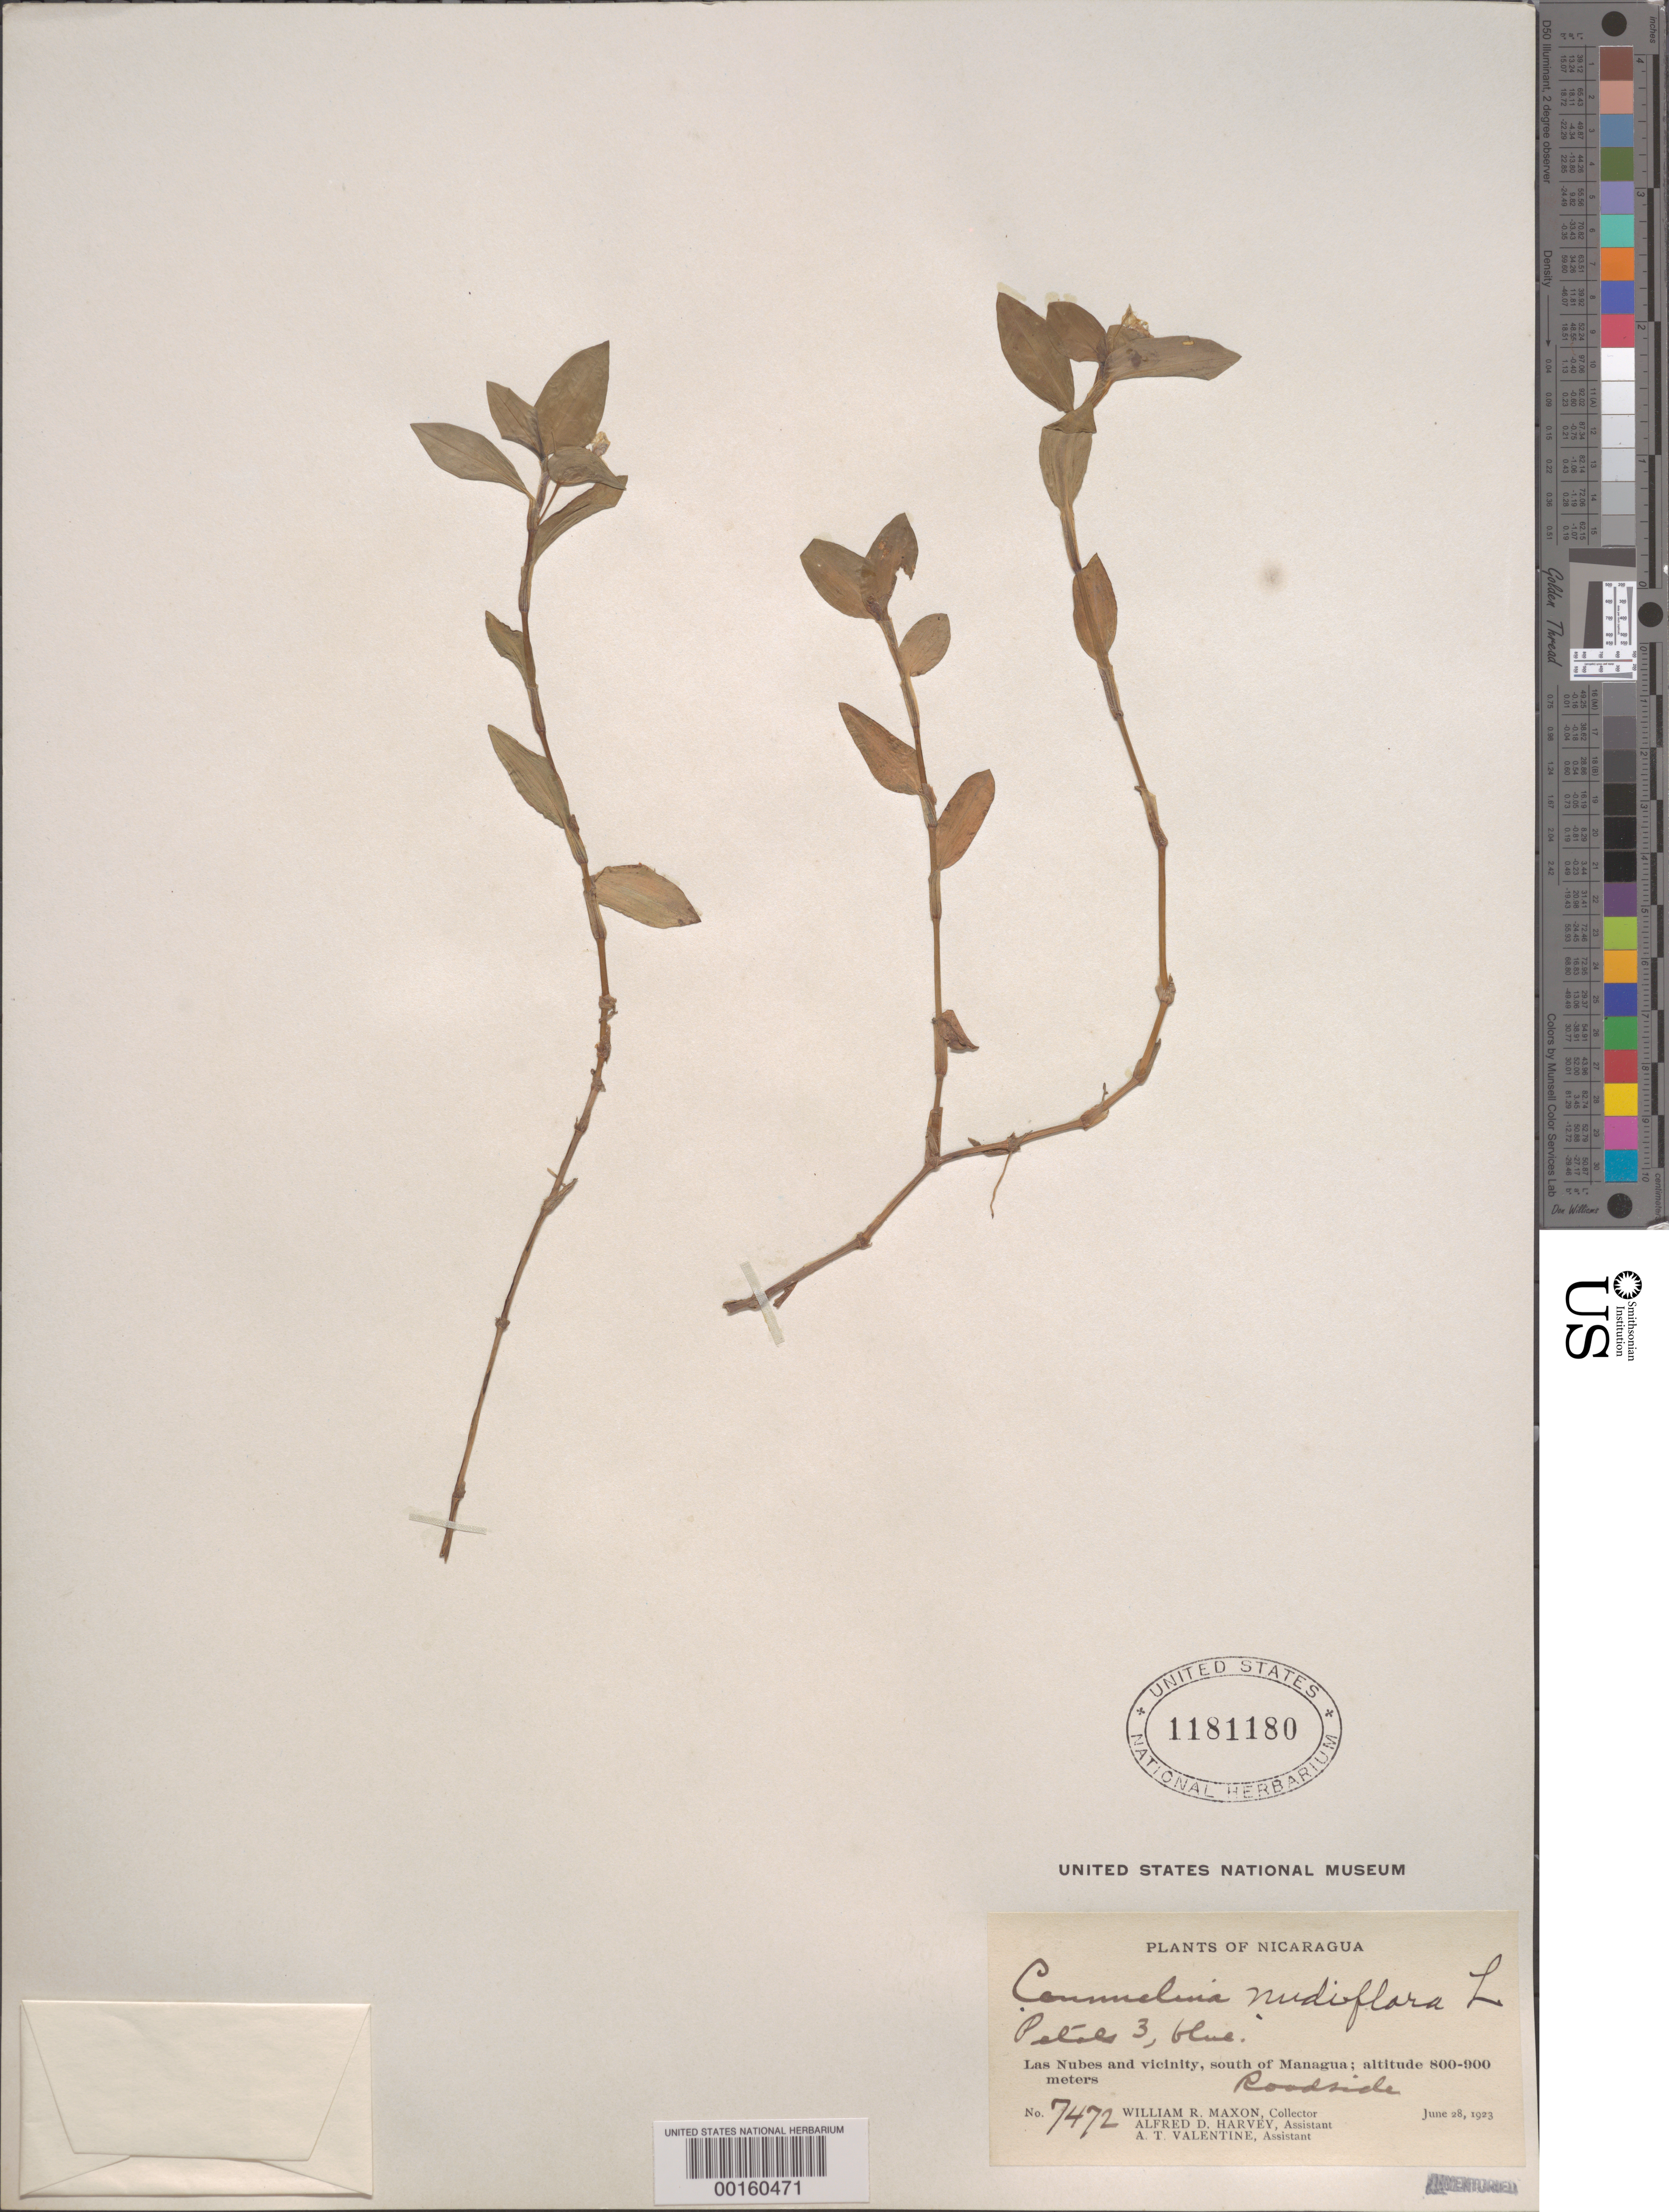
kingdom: Plantae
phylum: Tracheophyta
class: Liliopsida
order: Commelinales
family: Commelinaceae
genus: Commelina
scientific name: Commelina diffusa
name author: Burm. f.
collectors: W. R. Maxon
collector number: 7472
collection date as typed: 28 Jun 1923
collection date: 1923-06-28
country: Nicaragua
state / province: Managua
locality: Lass nubes and vicinity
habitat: Roadside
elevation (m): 800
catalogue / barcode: US 1181180